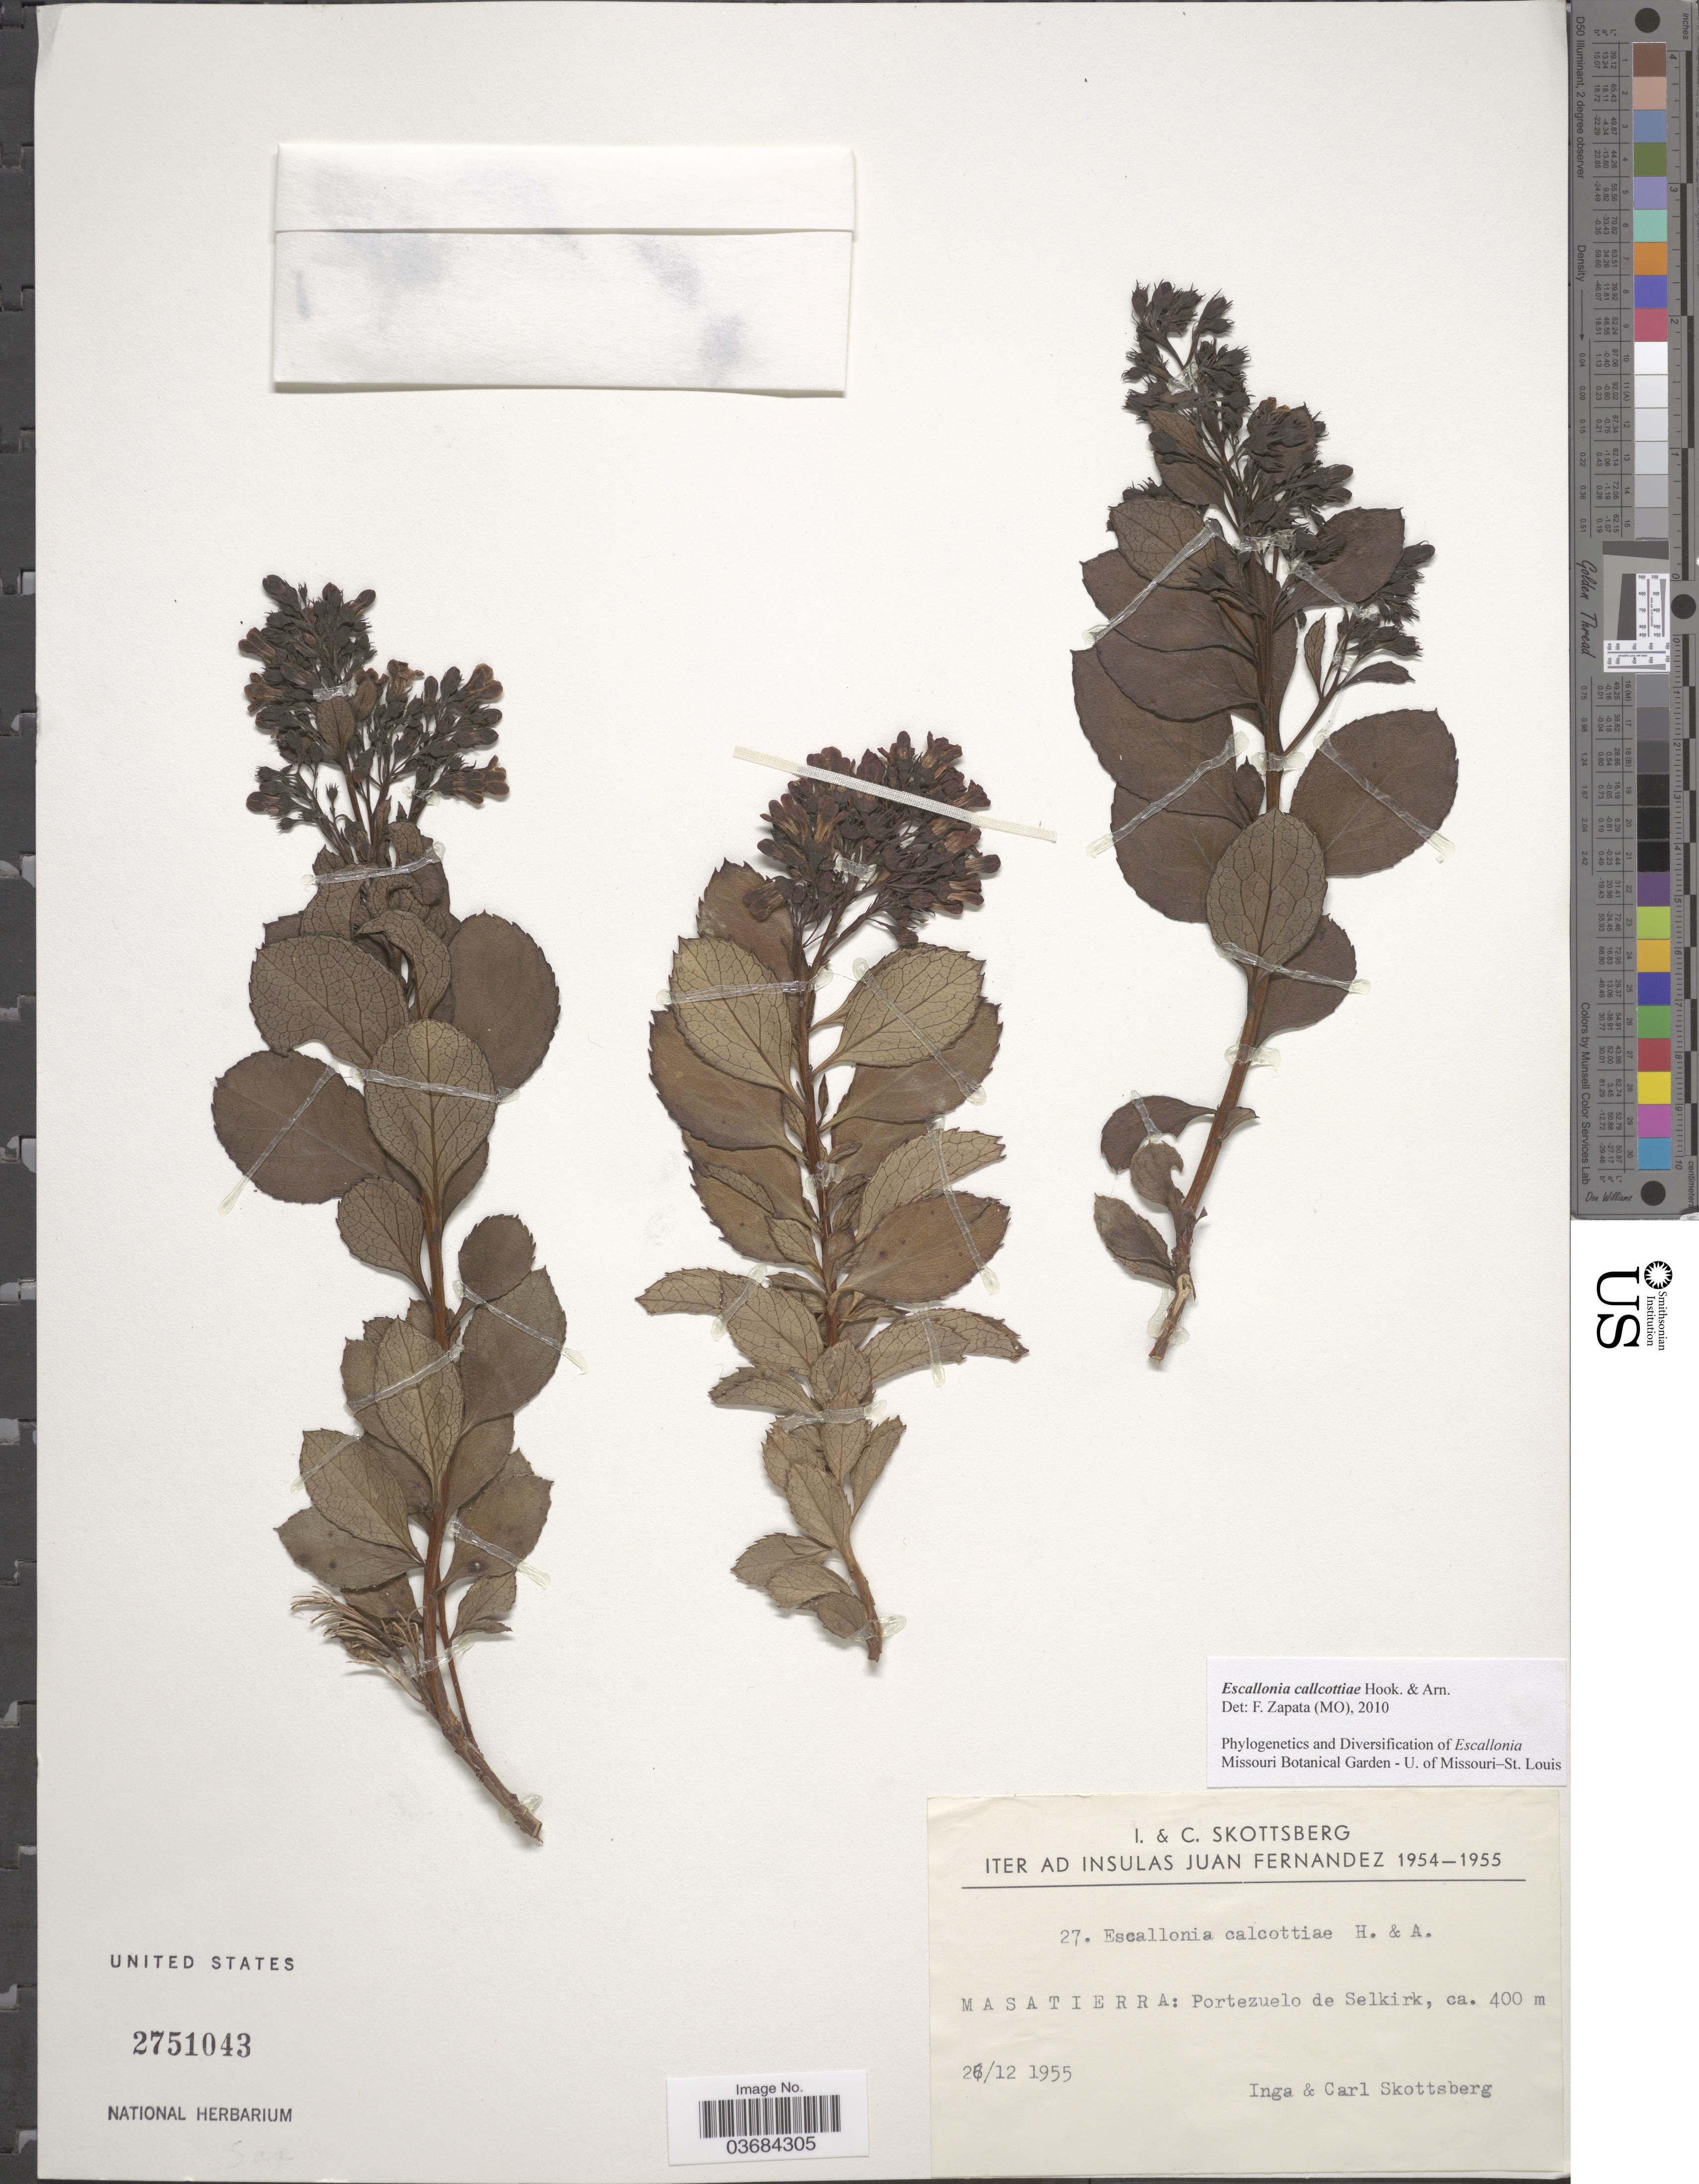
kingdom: Plantae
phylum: Tracheophyta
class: Magnoliopsida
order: Escalloniales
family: Escalloniaceae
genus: Escallonia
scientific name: Escallonia callcottiae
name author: Hook. & Arn.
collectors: I. Skottsberg & C. Skottsberg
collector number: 27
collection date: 1955-12-26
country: Chile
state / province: Valparaíso (V)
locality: Iter ad Insulas Juan Fernandez 1954-1955. Masatierra: Portezuelo de Selkirk.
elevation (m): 400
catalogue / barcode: US 2751043